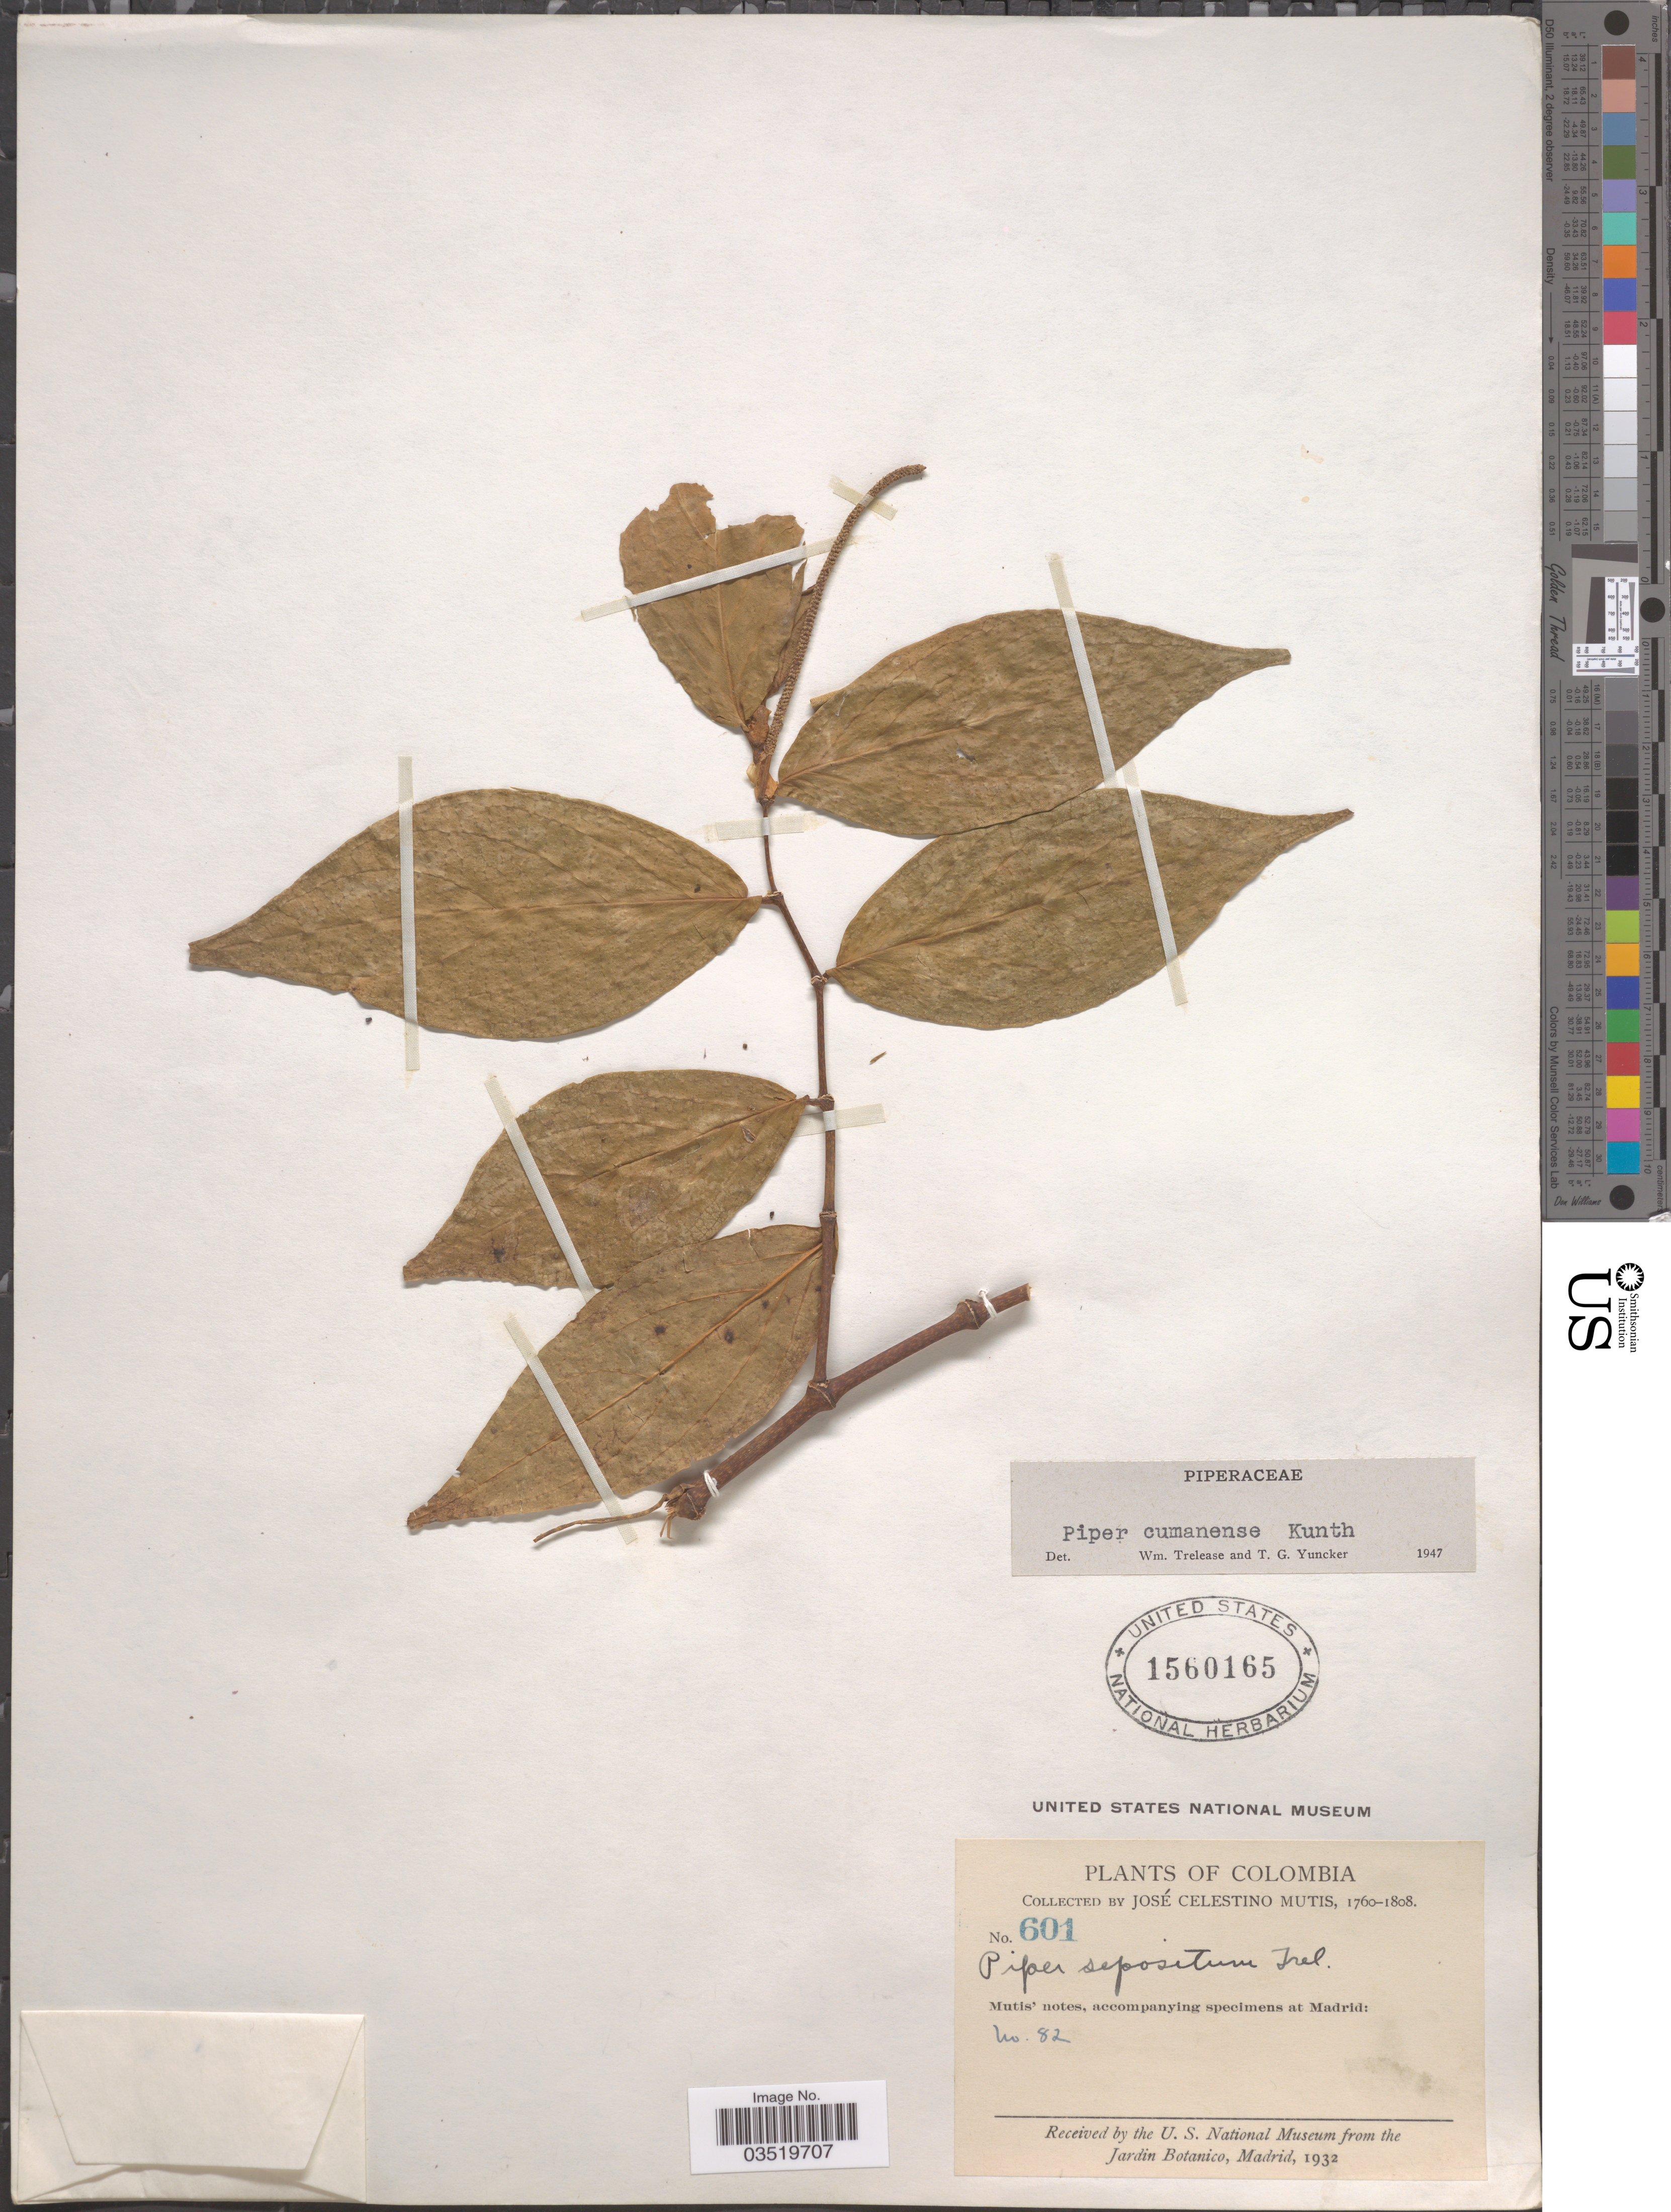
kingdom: Plantae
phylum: Tracheophyta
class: Magnoliopsida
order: Piperales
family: Piperaceae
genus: Piper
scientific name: Piper cumanense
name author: Kunth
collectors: J. C. B. Mutis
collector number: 601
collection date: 1760/1808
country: Colombia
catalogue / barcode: US 1560165